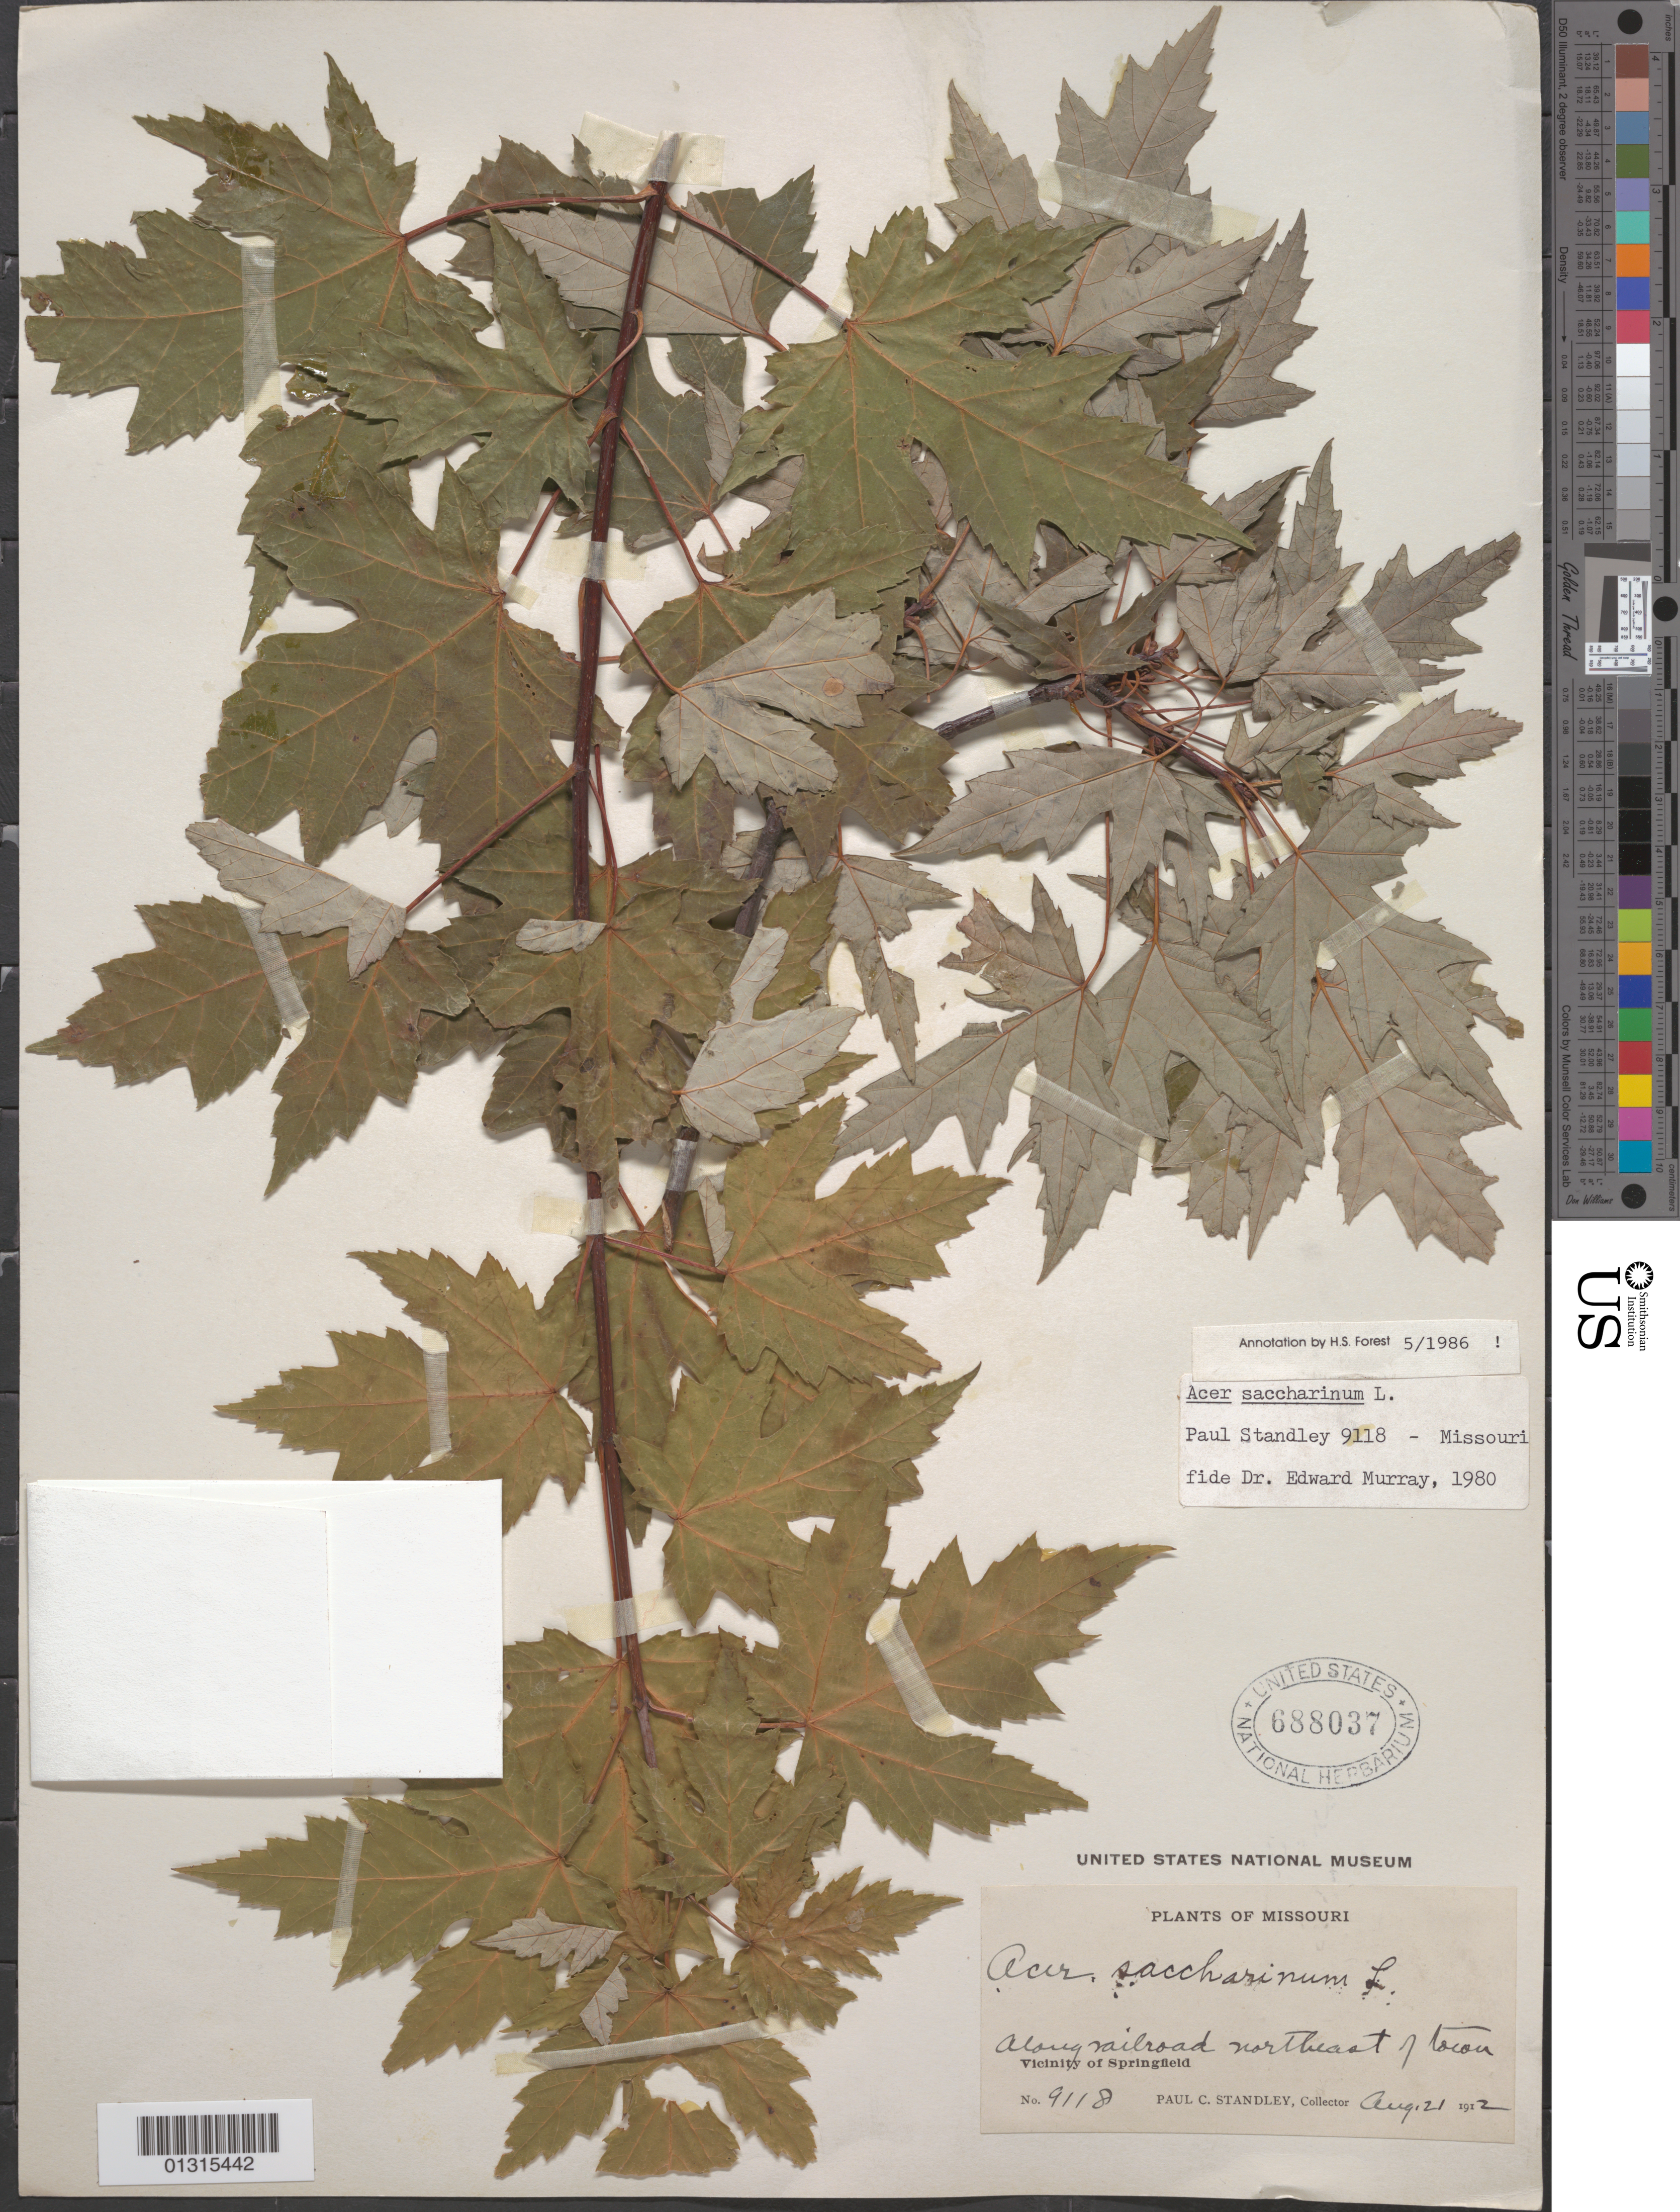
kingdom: Plantae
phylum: Tracheophyta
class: Magnoliopsida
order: Sapindales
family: Sapindaceae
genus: Acer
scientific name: Acer saccharinum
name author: L.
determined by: Forest, H. S.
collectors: P. C. Standley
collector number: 9118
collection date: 1912-08-21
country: United States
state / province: Missouri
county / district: Greene County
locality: Springfield, along railroad NE of town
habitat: Along railroad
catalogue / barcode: US 688037